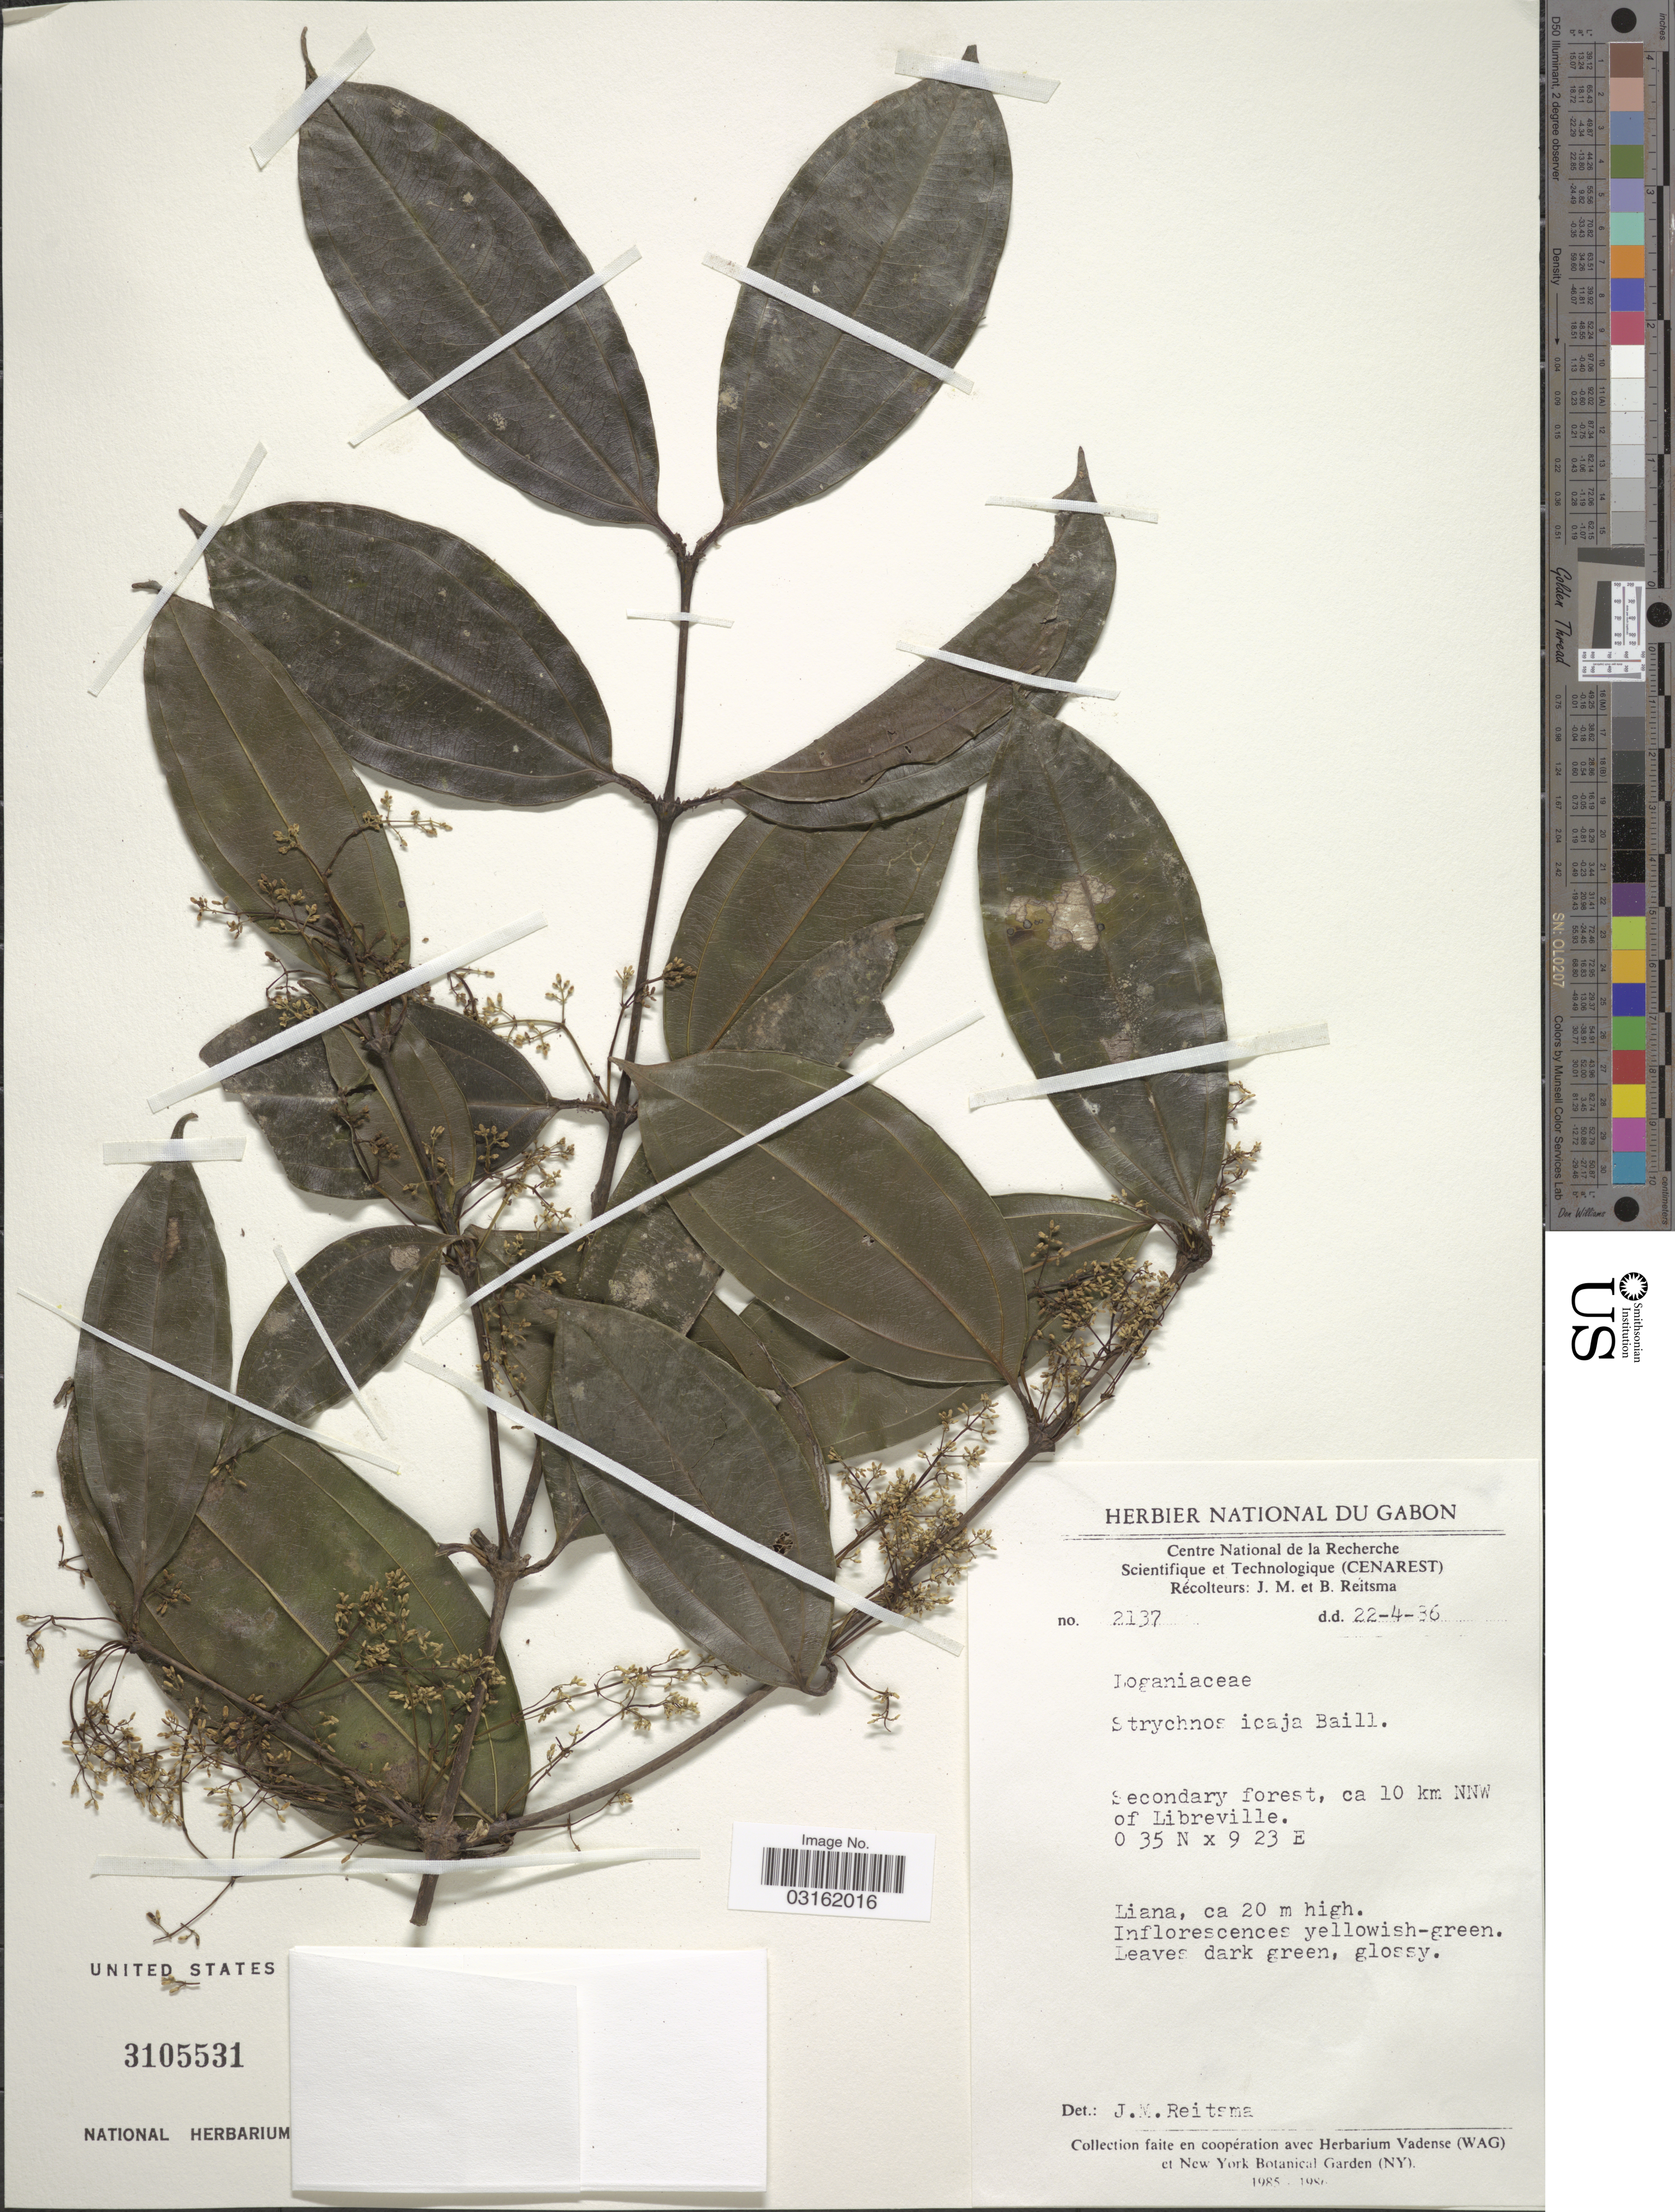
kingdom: Plantae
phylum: Tracheophyta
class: Magnoliopsida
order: Gentianales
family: Loganiaceae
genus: Strychnos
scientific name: Strychnos icaja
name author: Baill.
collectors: J. Reitsma & B. Reitsma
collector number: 2137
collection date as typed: Transcribed d/m/y: 22/4/36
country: Gabon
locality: Ca 10 km NNW of Libreville.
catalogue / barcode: US 3105531